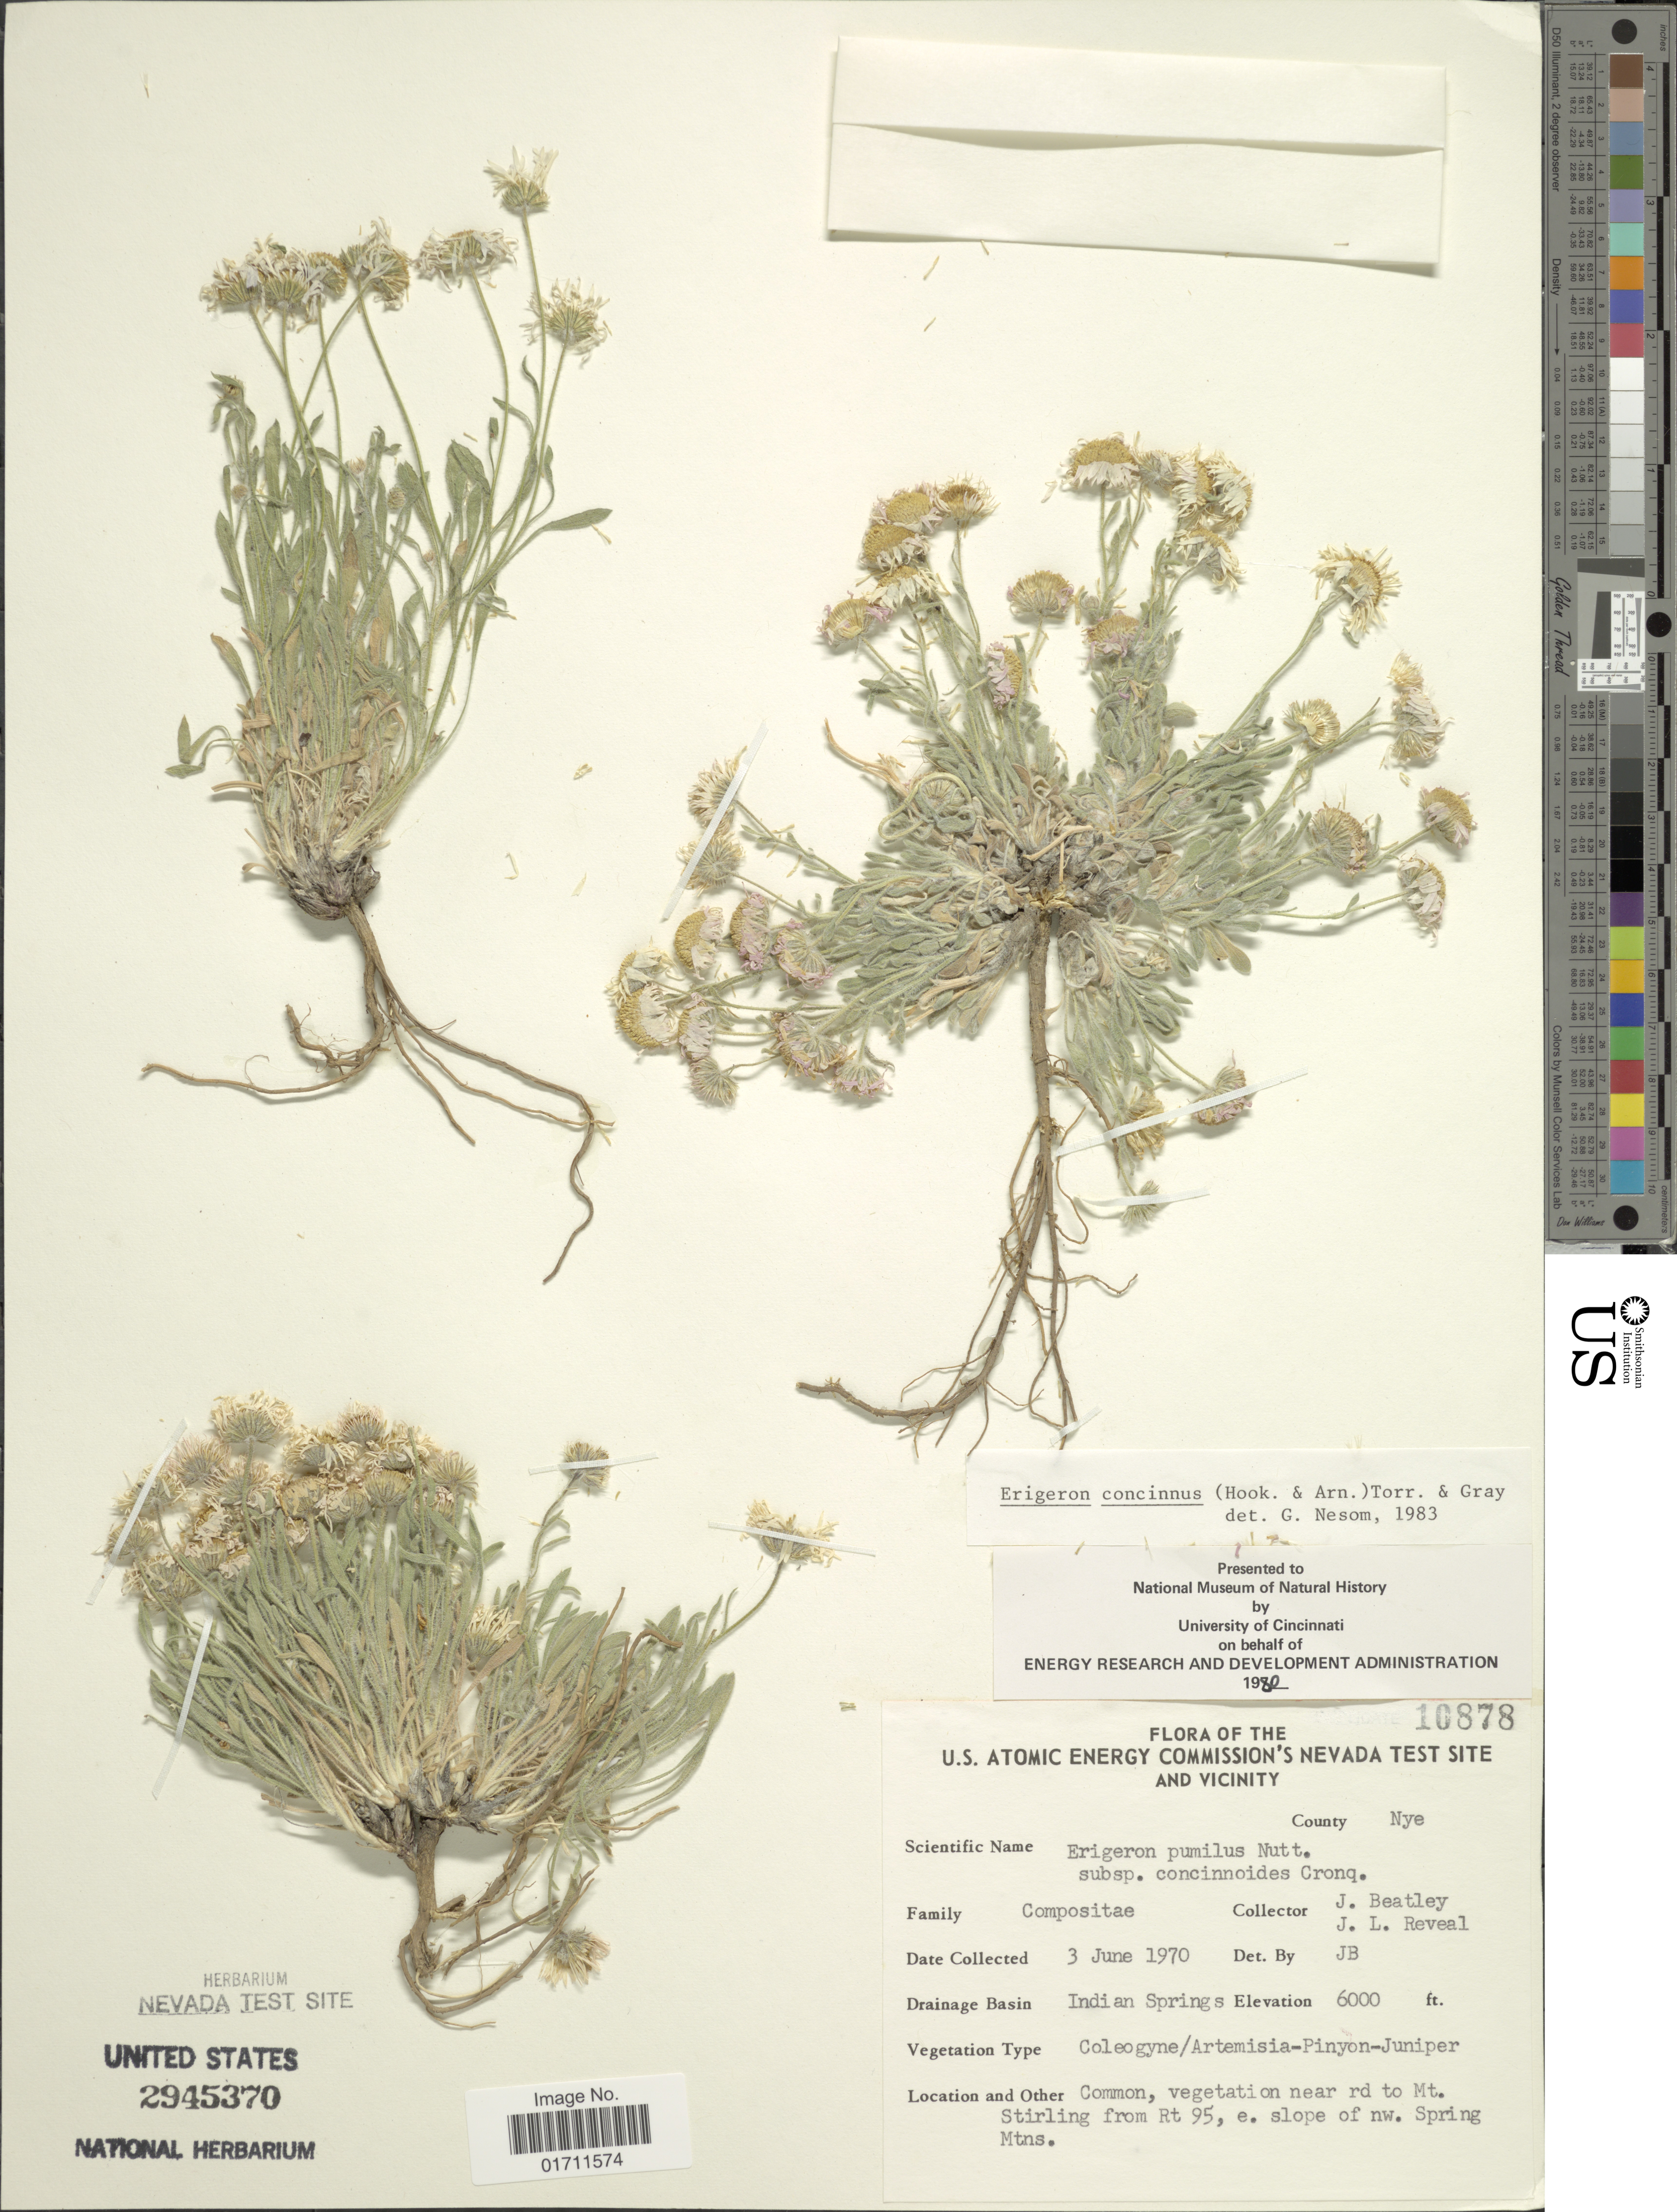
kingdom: Plantae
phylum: Tracheophyta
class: Magnoliopsida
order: Asterales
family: Asteraceae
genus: Erigeron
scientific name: Erigeron concinnus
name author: (Hook. & Arn.) Torr. & A. Gray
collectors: J. C. Beatley & J. L. Reveal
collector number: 10878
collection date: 1970-06-03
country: United States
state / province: Nevada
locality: U.S. Atomic Energy Commisson's Nevada Test Site and Vicinity, County Nye, Drainage Basin Indian Springs, Common, vegetation near rd to Mt. Stirling from Rt 95, e slope of nw, SPring Mtns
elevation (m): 1829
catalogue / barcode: US 2945370